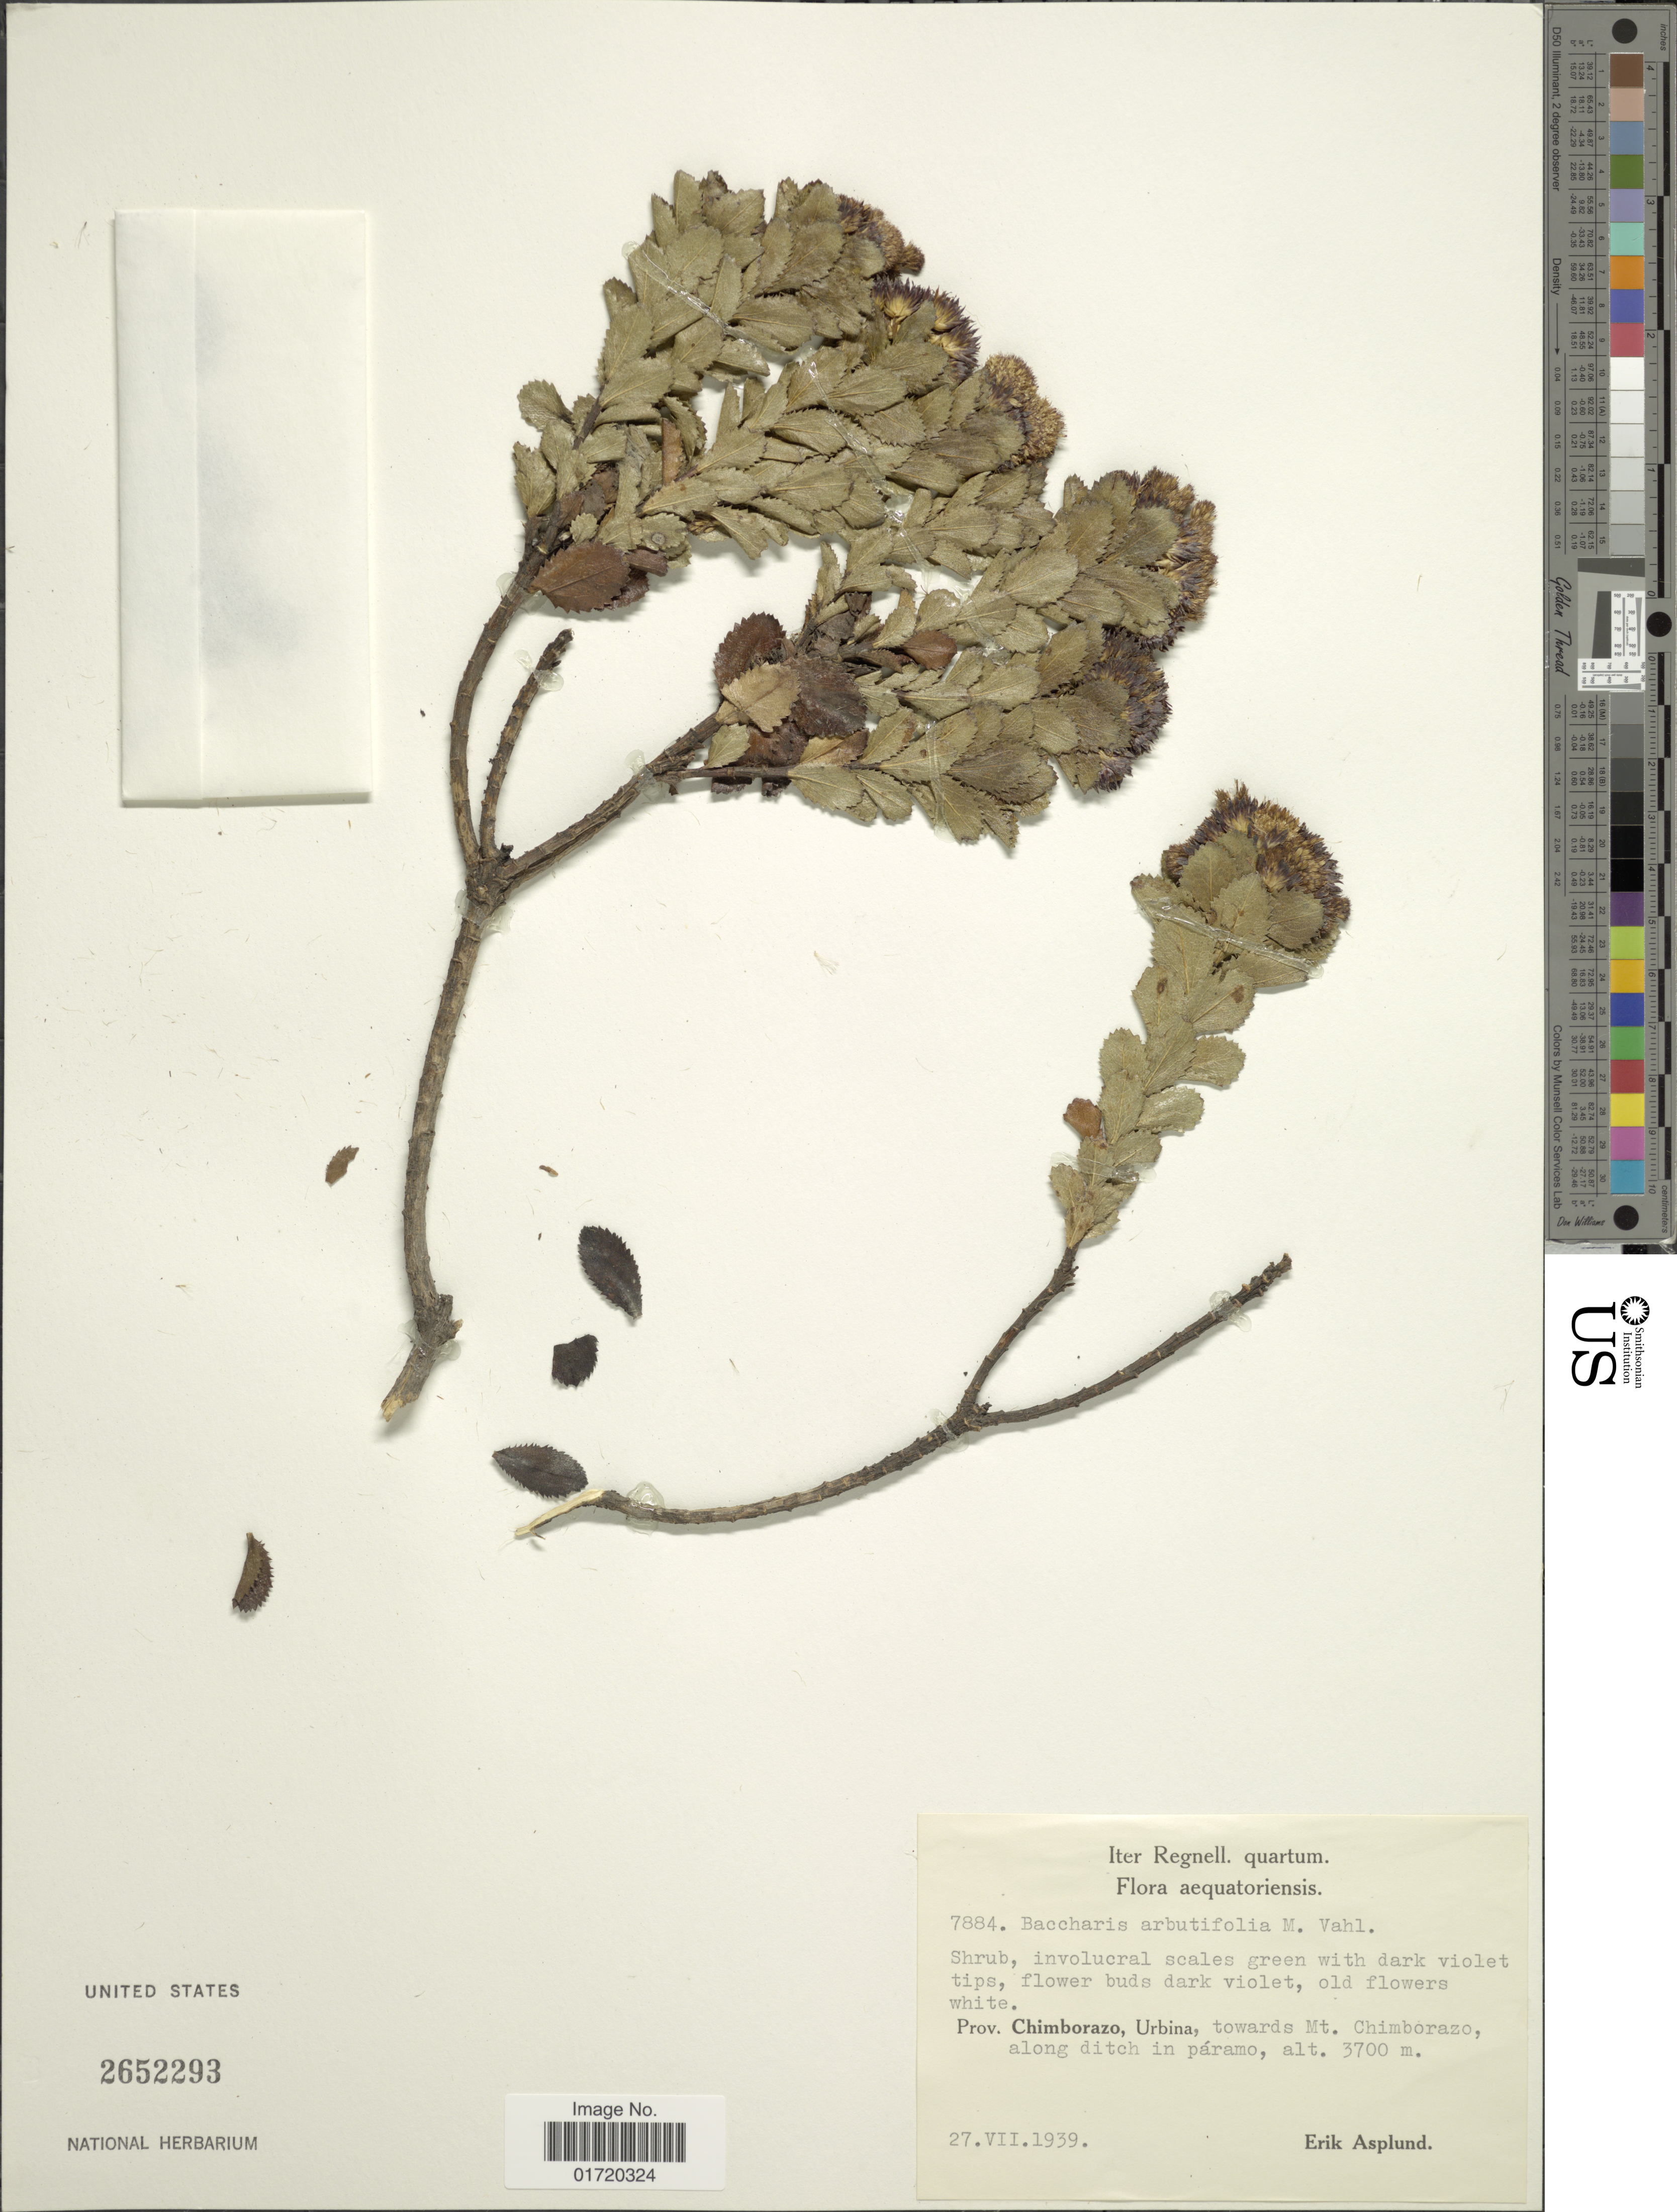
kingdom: Plantae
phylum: Tracheophyta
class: Magnoliopsida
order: Asterales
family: Asteraceae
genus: Baccharis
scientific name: Baccharis arbutifolia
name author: Vahl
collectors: E. Asplund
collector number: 7884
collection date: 1939-07-27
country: Ecuador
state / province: Chimborazo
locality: Urbina, towards Mt. Chimborazo, along ditch in paramo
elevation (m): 3700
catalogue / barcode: US 2652293